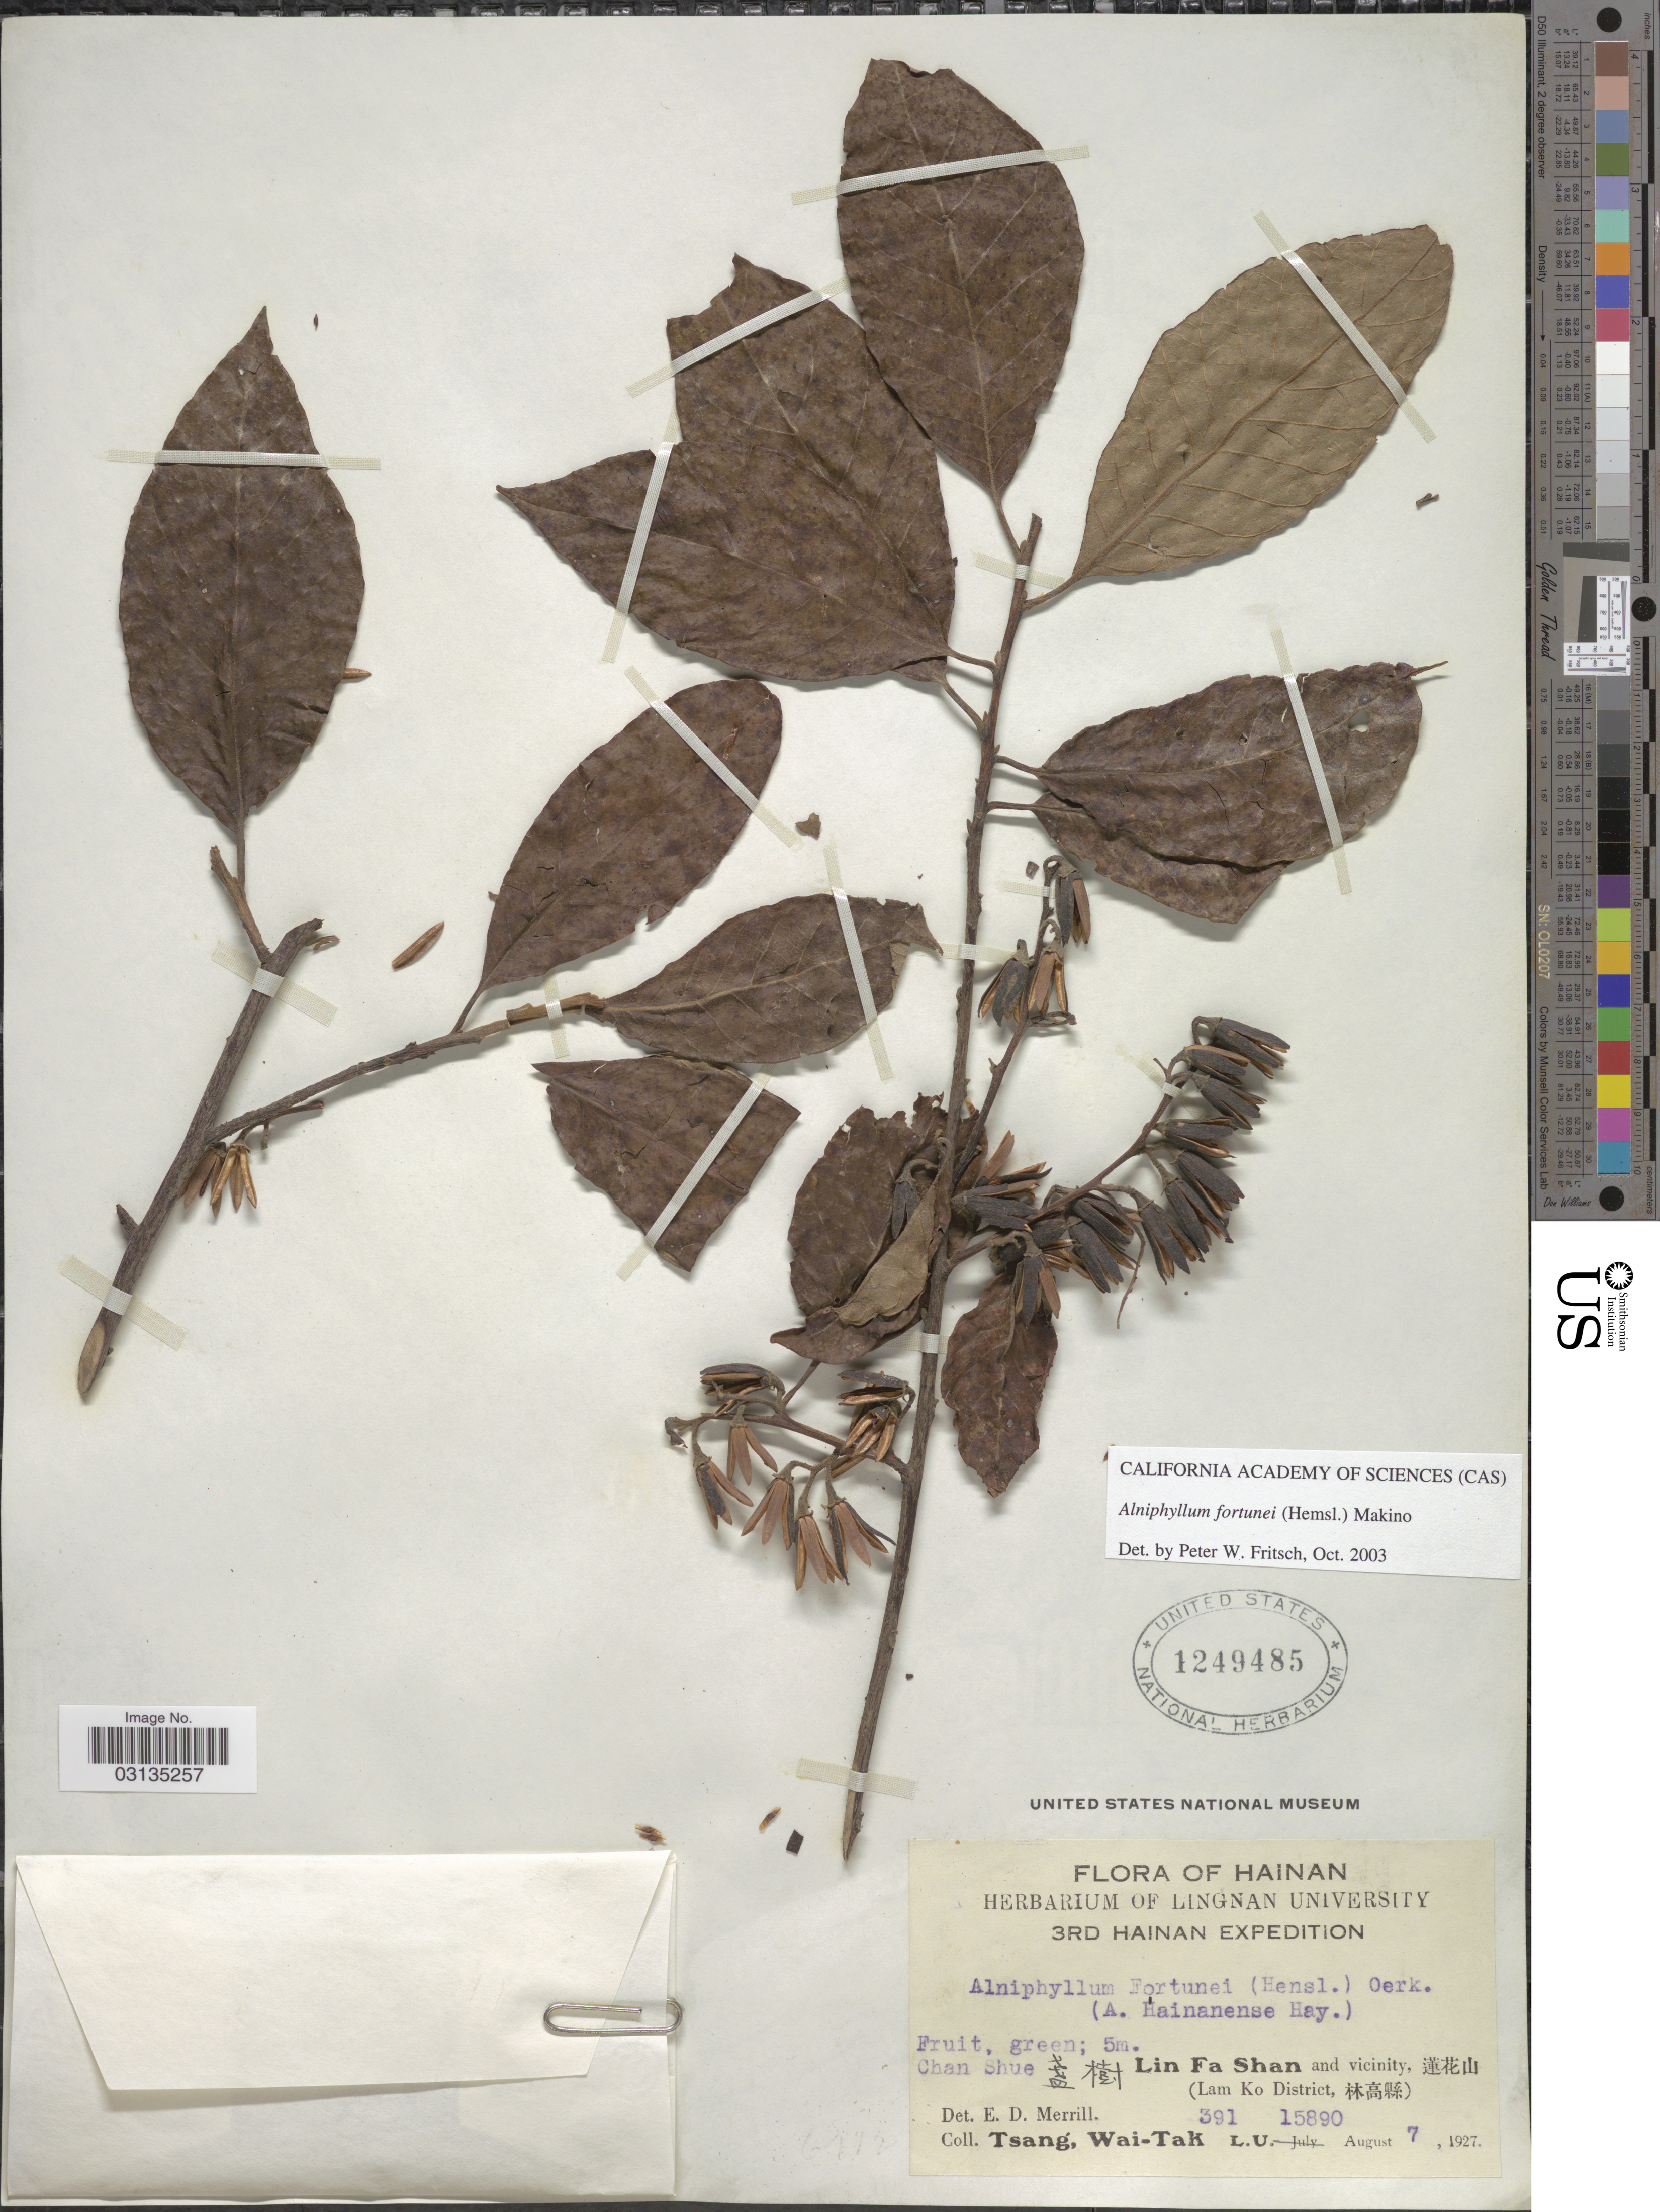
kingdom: Plantae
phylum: Tracheophyta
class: Magnoliopsida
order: Ericales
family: Styracaceae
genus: Alniphyllum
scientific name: Alniphyllum fortunei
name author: (Hemsl.) Makino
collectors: W. T. Tsang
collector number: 391/L.U.15890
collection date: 1927-08-07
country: China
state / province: Hainan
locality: Chan Shue, Lin Fa Shan and vicinity, (Lam Ko District).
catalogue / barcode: US 1249485